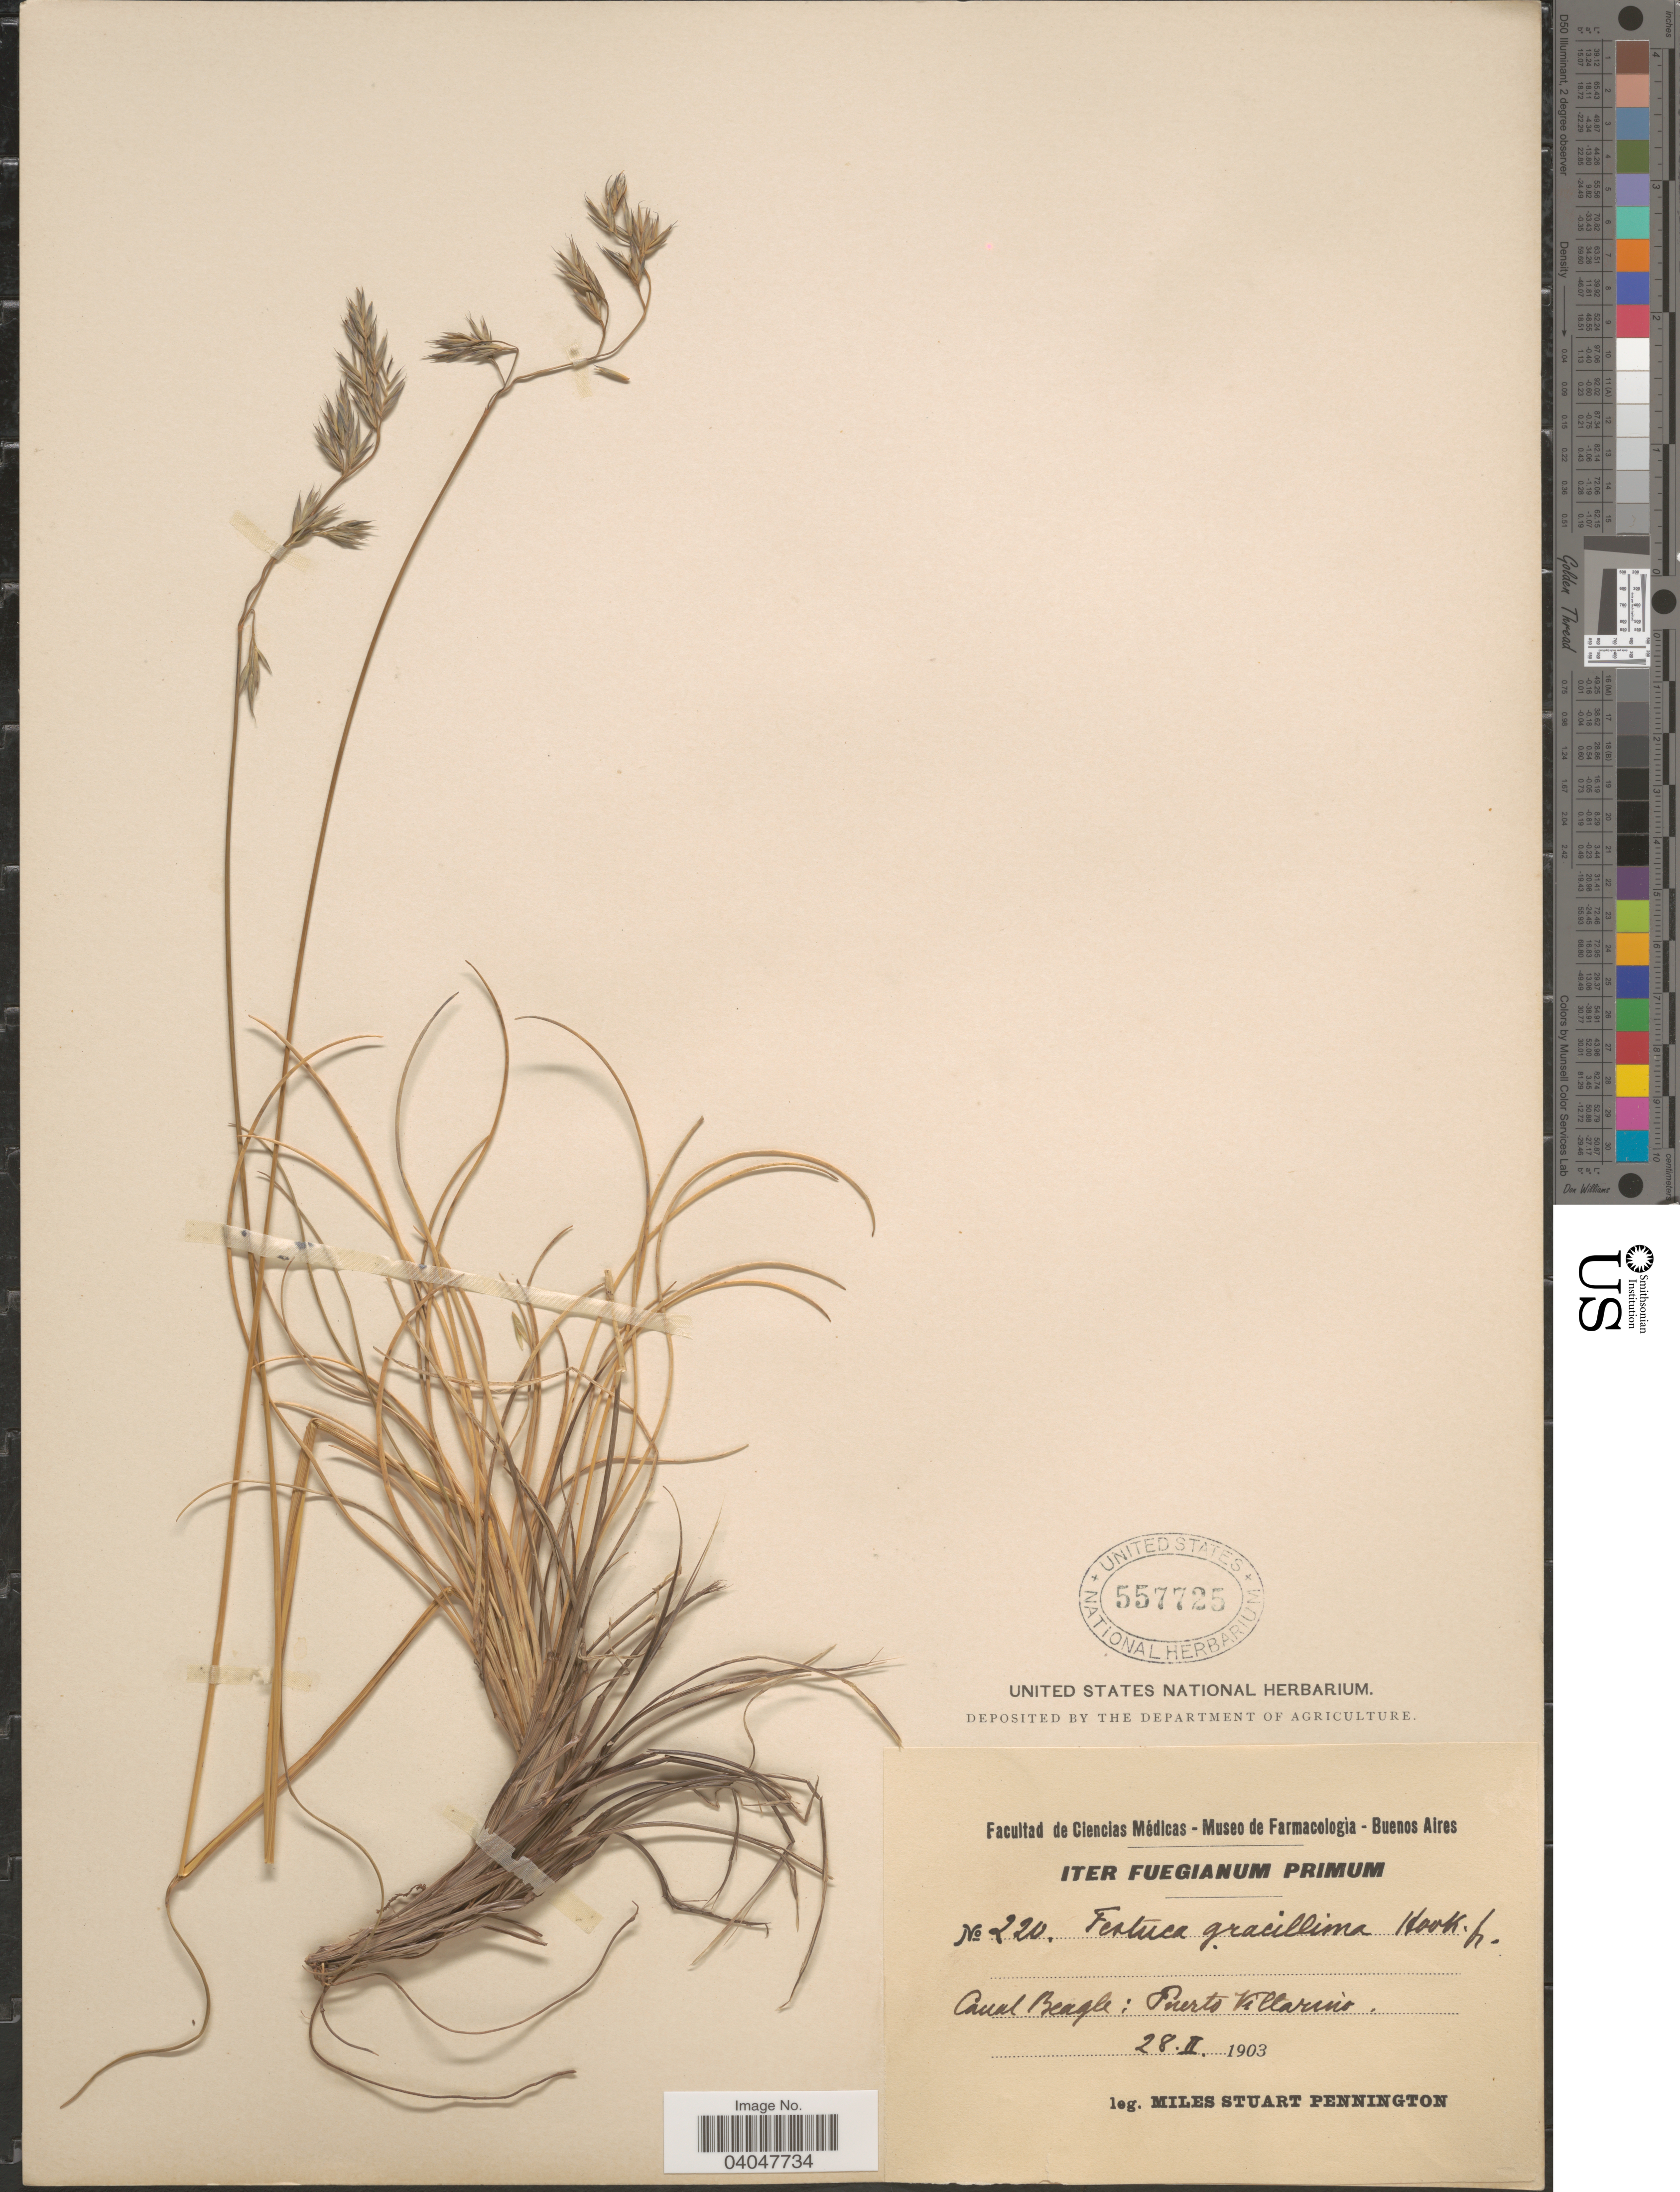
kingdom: Plantae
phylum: Tracheophyta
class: Liliopsida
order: Poales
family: Poaceae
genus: Festuca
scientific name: Festuca gracillima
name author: Hook. f.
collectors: M. Pennington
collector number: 220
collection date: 1903-02-28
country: Argentina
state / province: Tierra del Fuego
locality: Iter Fuegianum Primum. Canal Beagle: Puerto Villarino.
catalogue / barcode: US 557725